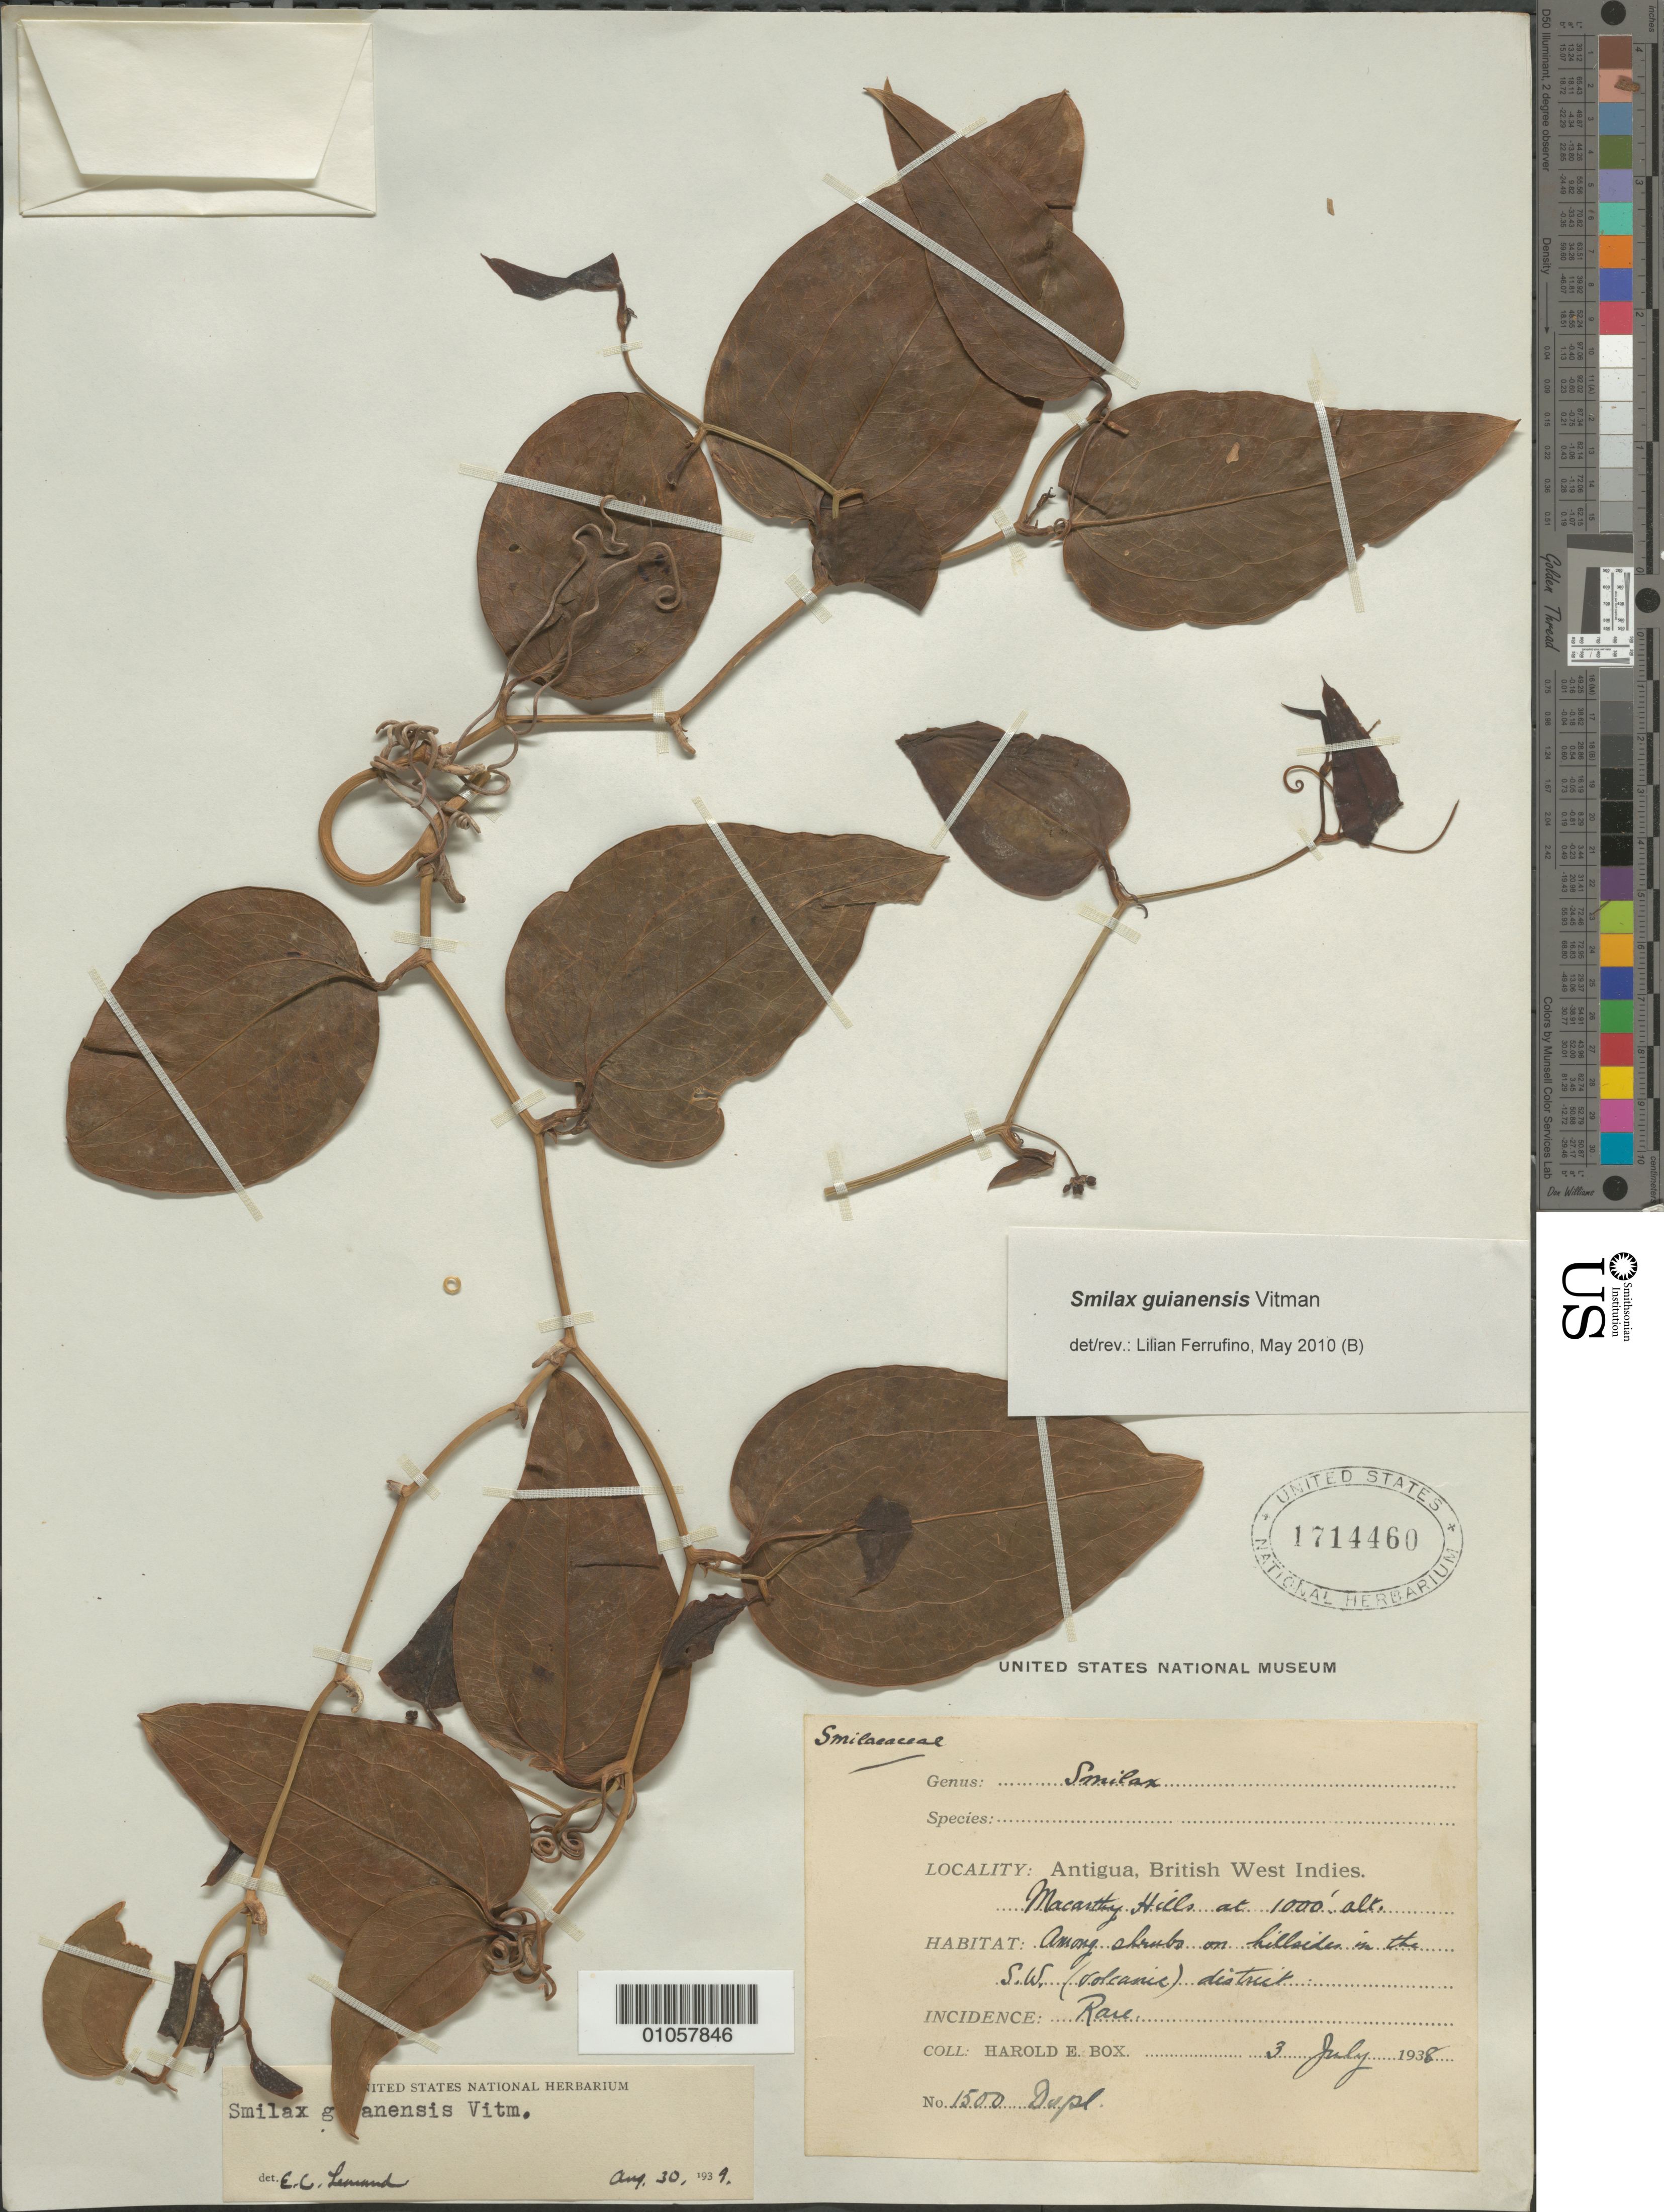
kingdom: Plantae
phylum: Tracheophyta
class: Liliopsida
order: Liliales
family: Smilacaceae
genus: Smilax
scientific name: Smilax guianensis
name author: Vitman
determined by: Ferrufino, L., (USJ), Herbario Universidad de Costa Rica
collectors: H. E. Box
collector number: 1500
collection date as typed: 03 Jul 1938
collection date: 1938-07-03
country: Antigua and Barbuda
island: Antigua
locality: Macarthy Hills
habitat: Among shrubs on hillsides in the SW (volcanic) district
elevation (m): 305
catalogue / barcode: US 1714460